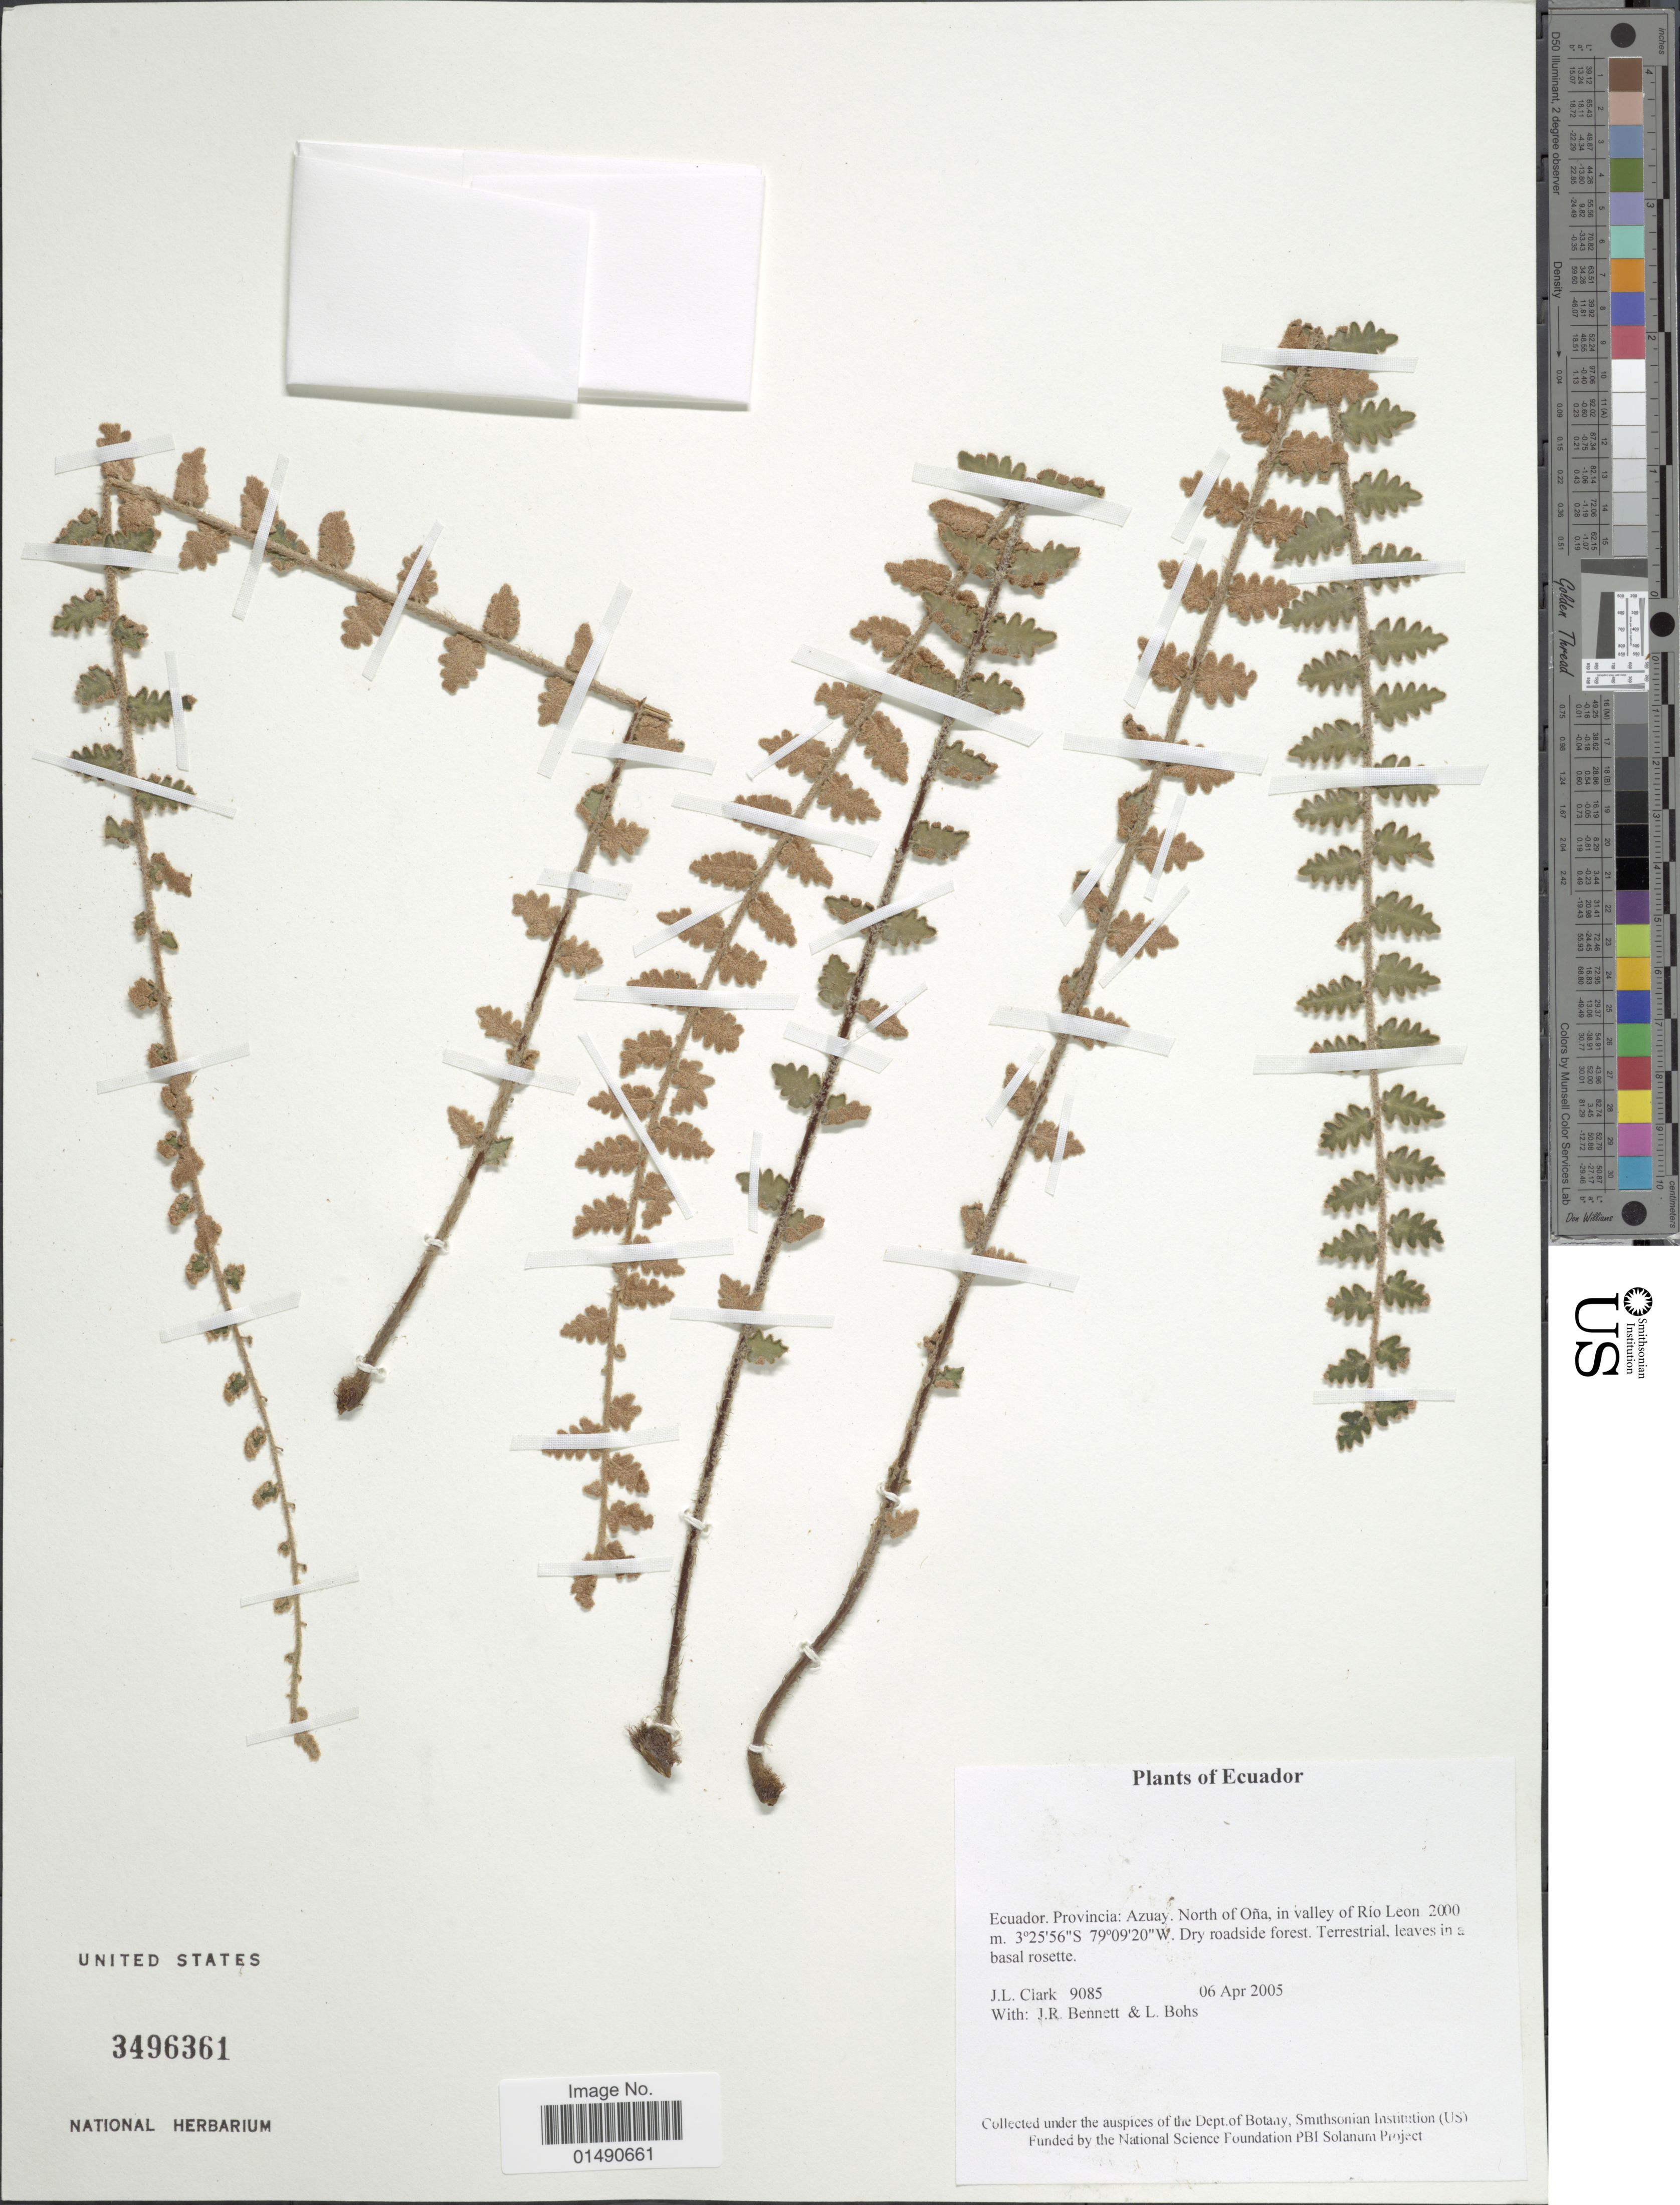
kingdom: Plantae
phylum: Tracheophyta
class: Polypodiopsida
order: Polypodiales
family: Pteridaceae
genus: Astrolepis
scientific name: Astrolepis sinuata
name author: (Lag. ex Sw.) D.M. Benham & Windham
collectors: J. L. Clark, J. R. Bennett & L. A. Bohs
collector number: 9085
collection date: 2005-04-06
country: Ecuador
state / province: Azuay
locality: North of OñA, in valley of Rio Leon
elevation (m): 2000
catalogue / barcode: US 3496361